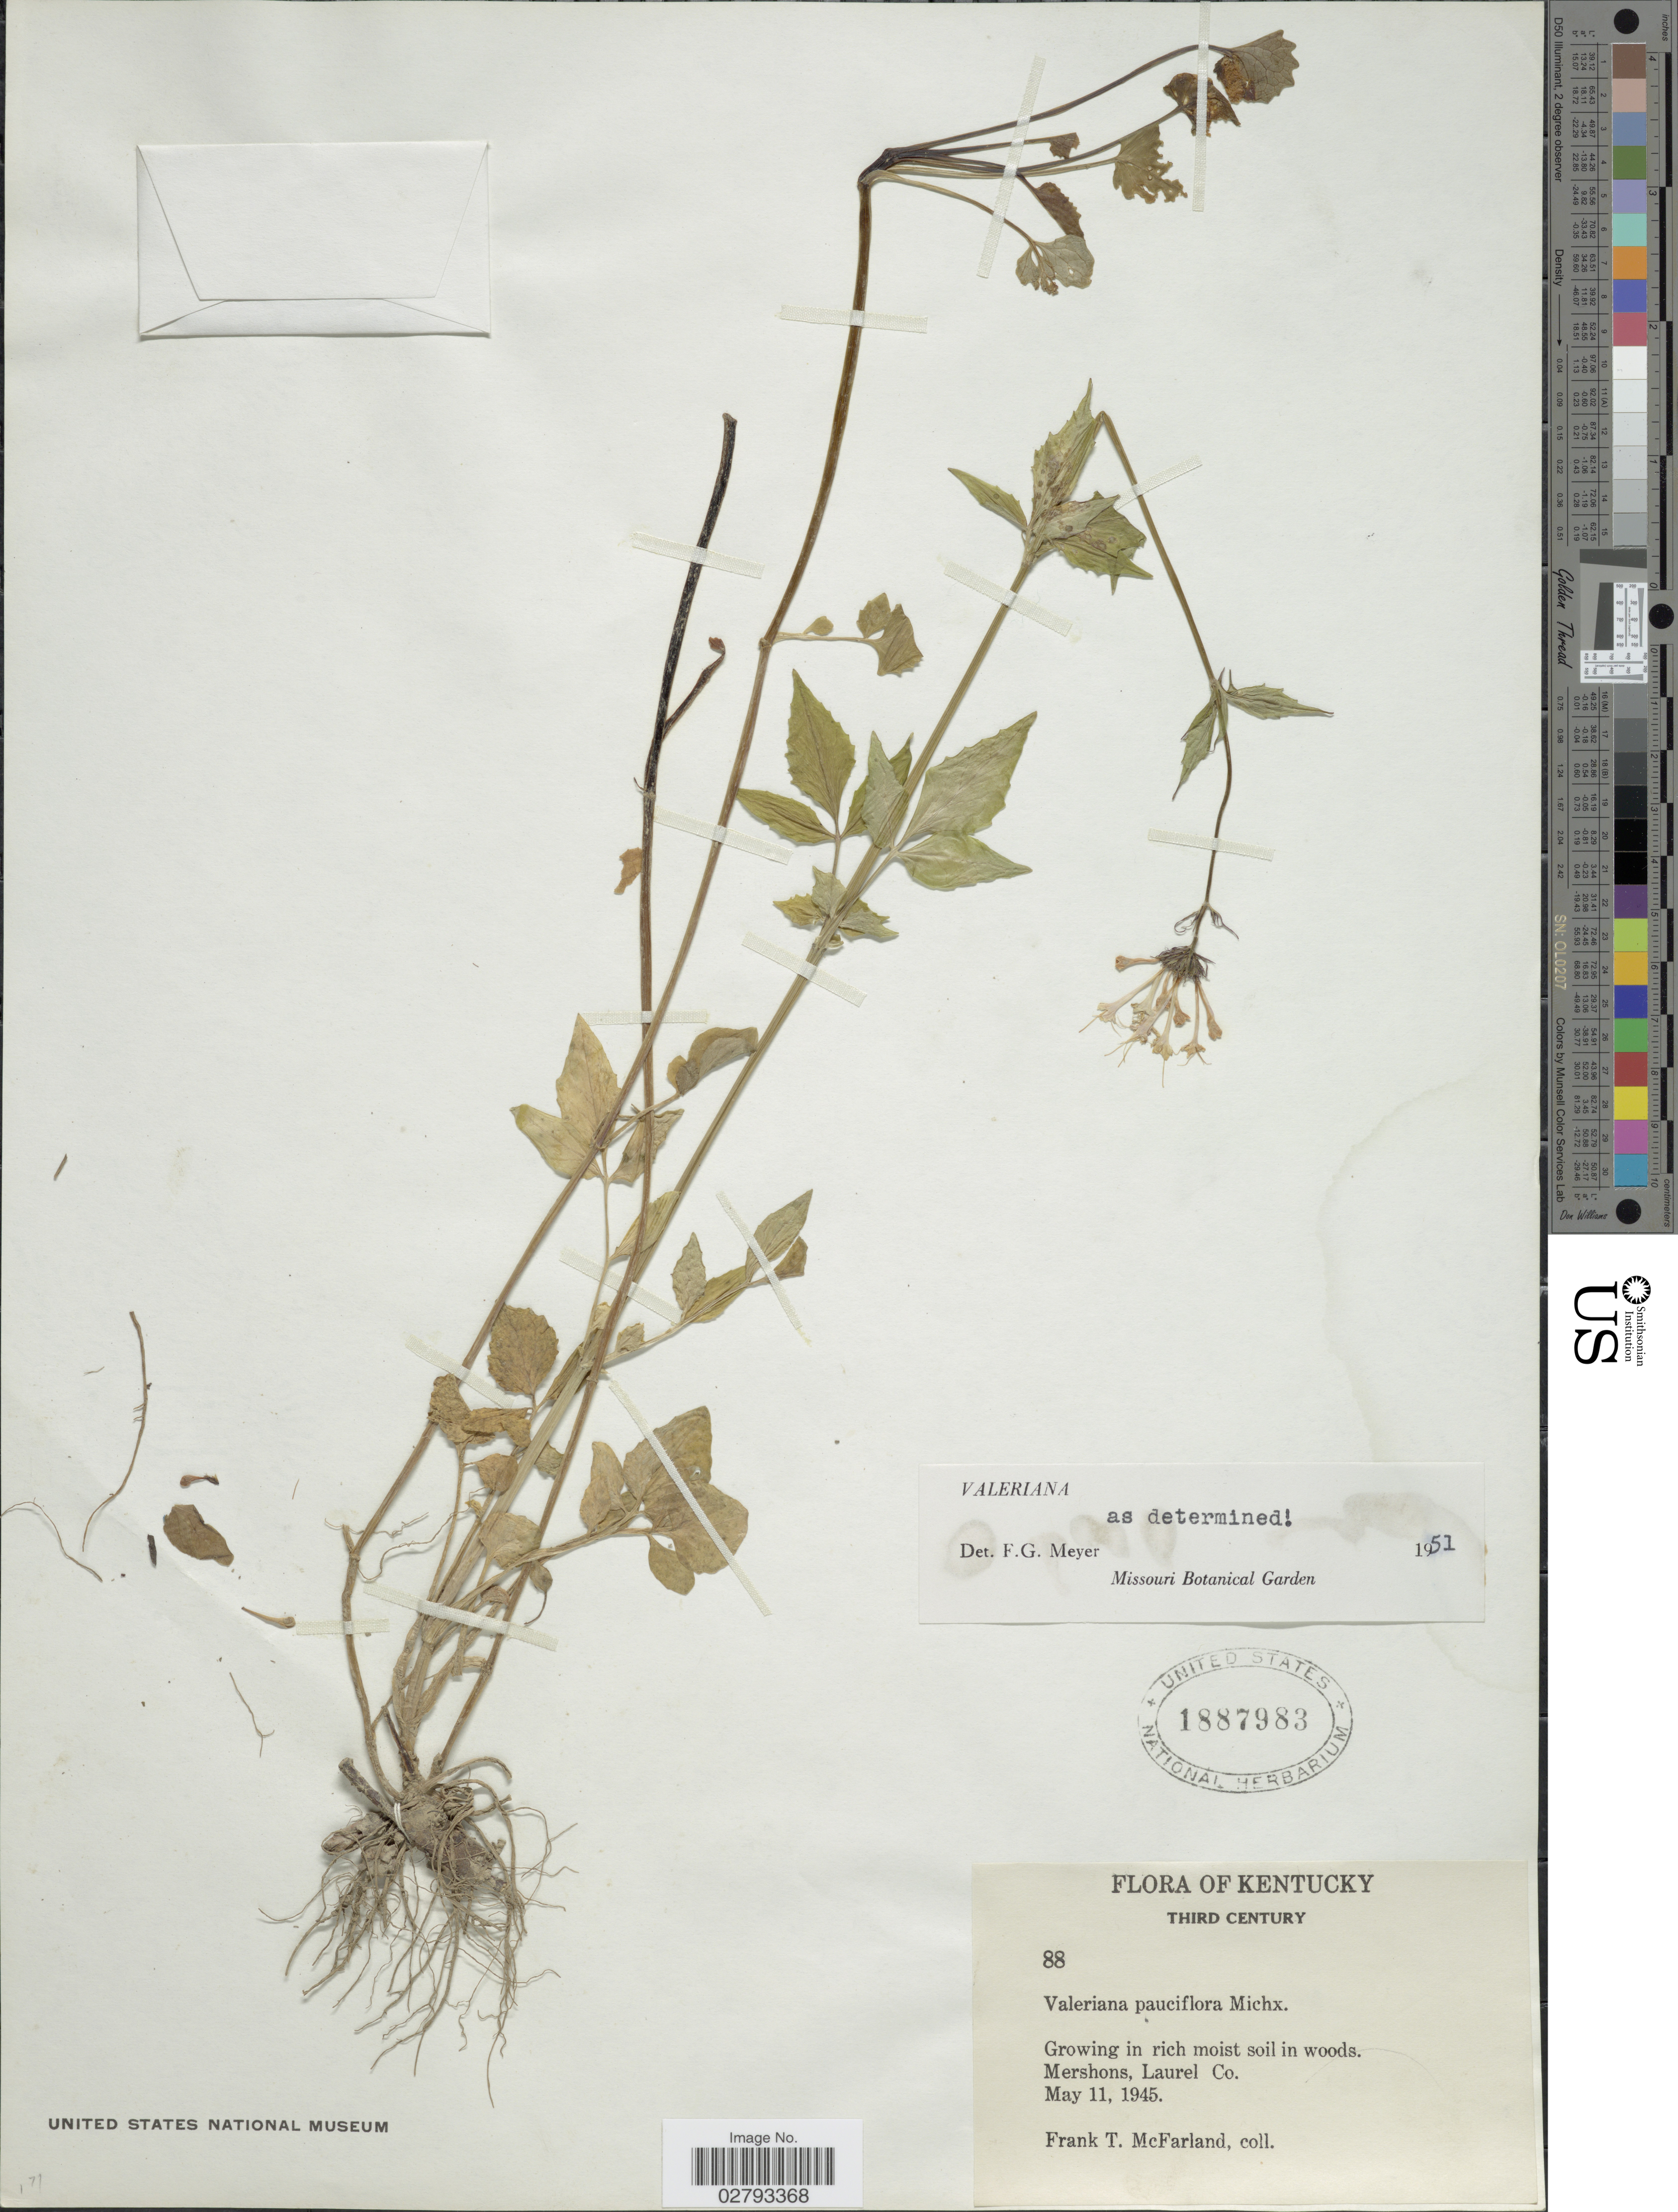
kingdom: Plantae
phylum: Tracheophyta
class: Magnoliopsida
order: Dipsacales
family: Caprifoliaceae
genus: Valeriana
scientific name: Valeriana pauciflora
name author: Michx.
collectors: F. McFarland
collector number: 88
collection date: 1945-05-11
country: United States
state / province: Kentucky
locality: Mershons, Laurel Co.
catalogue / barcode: US 1887983